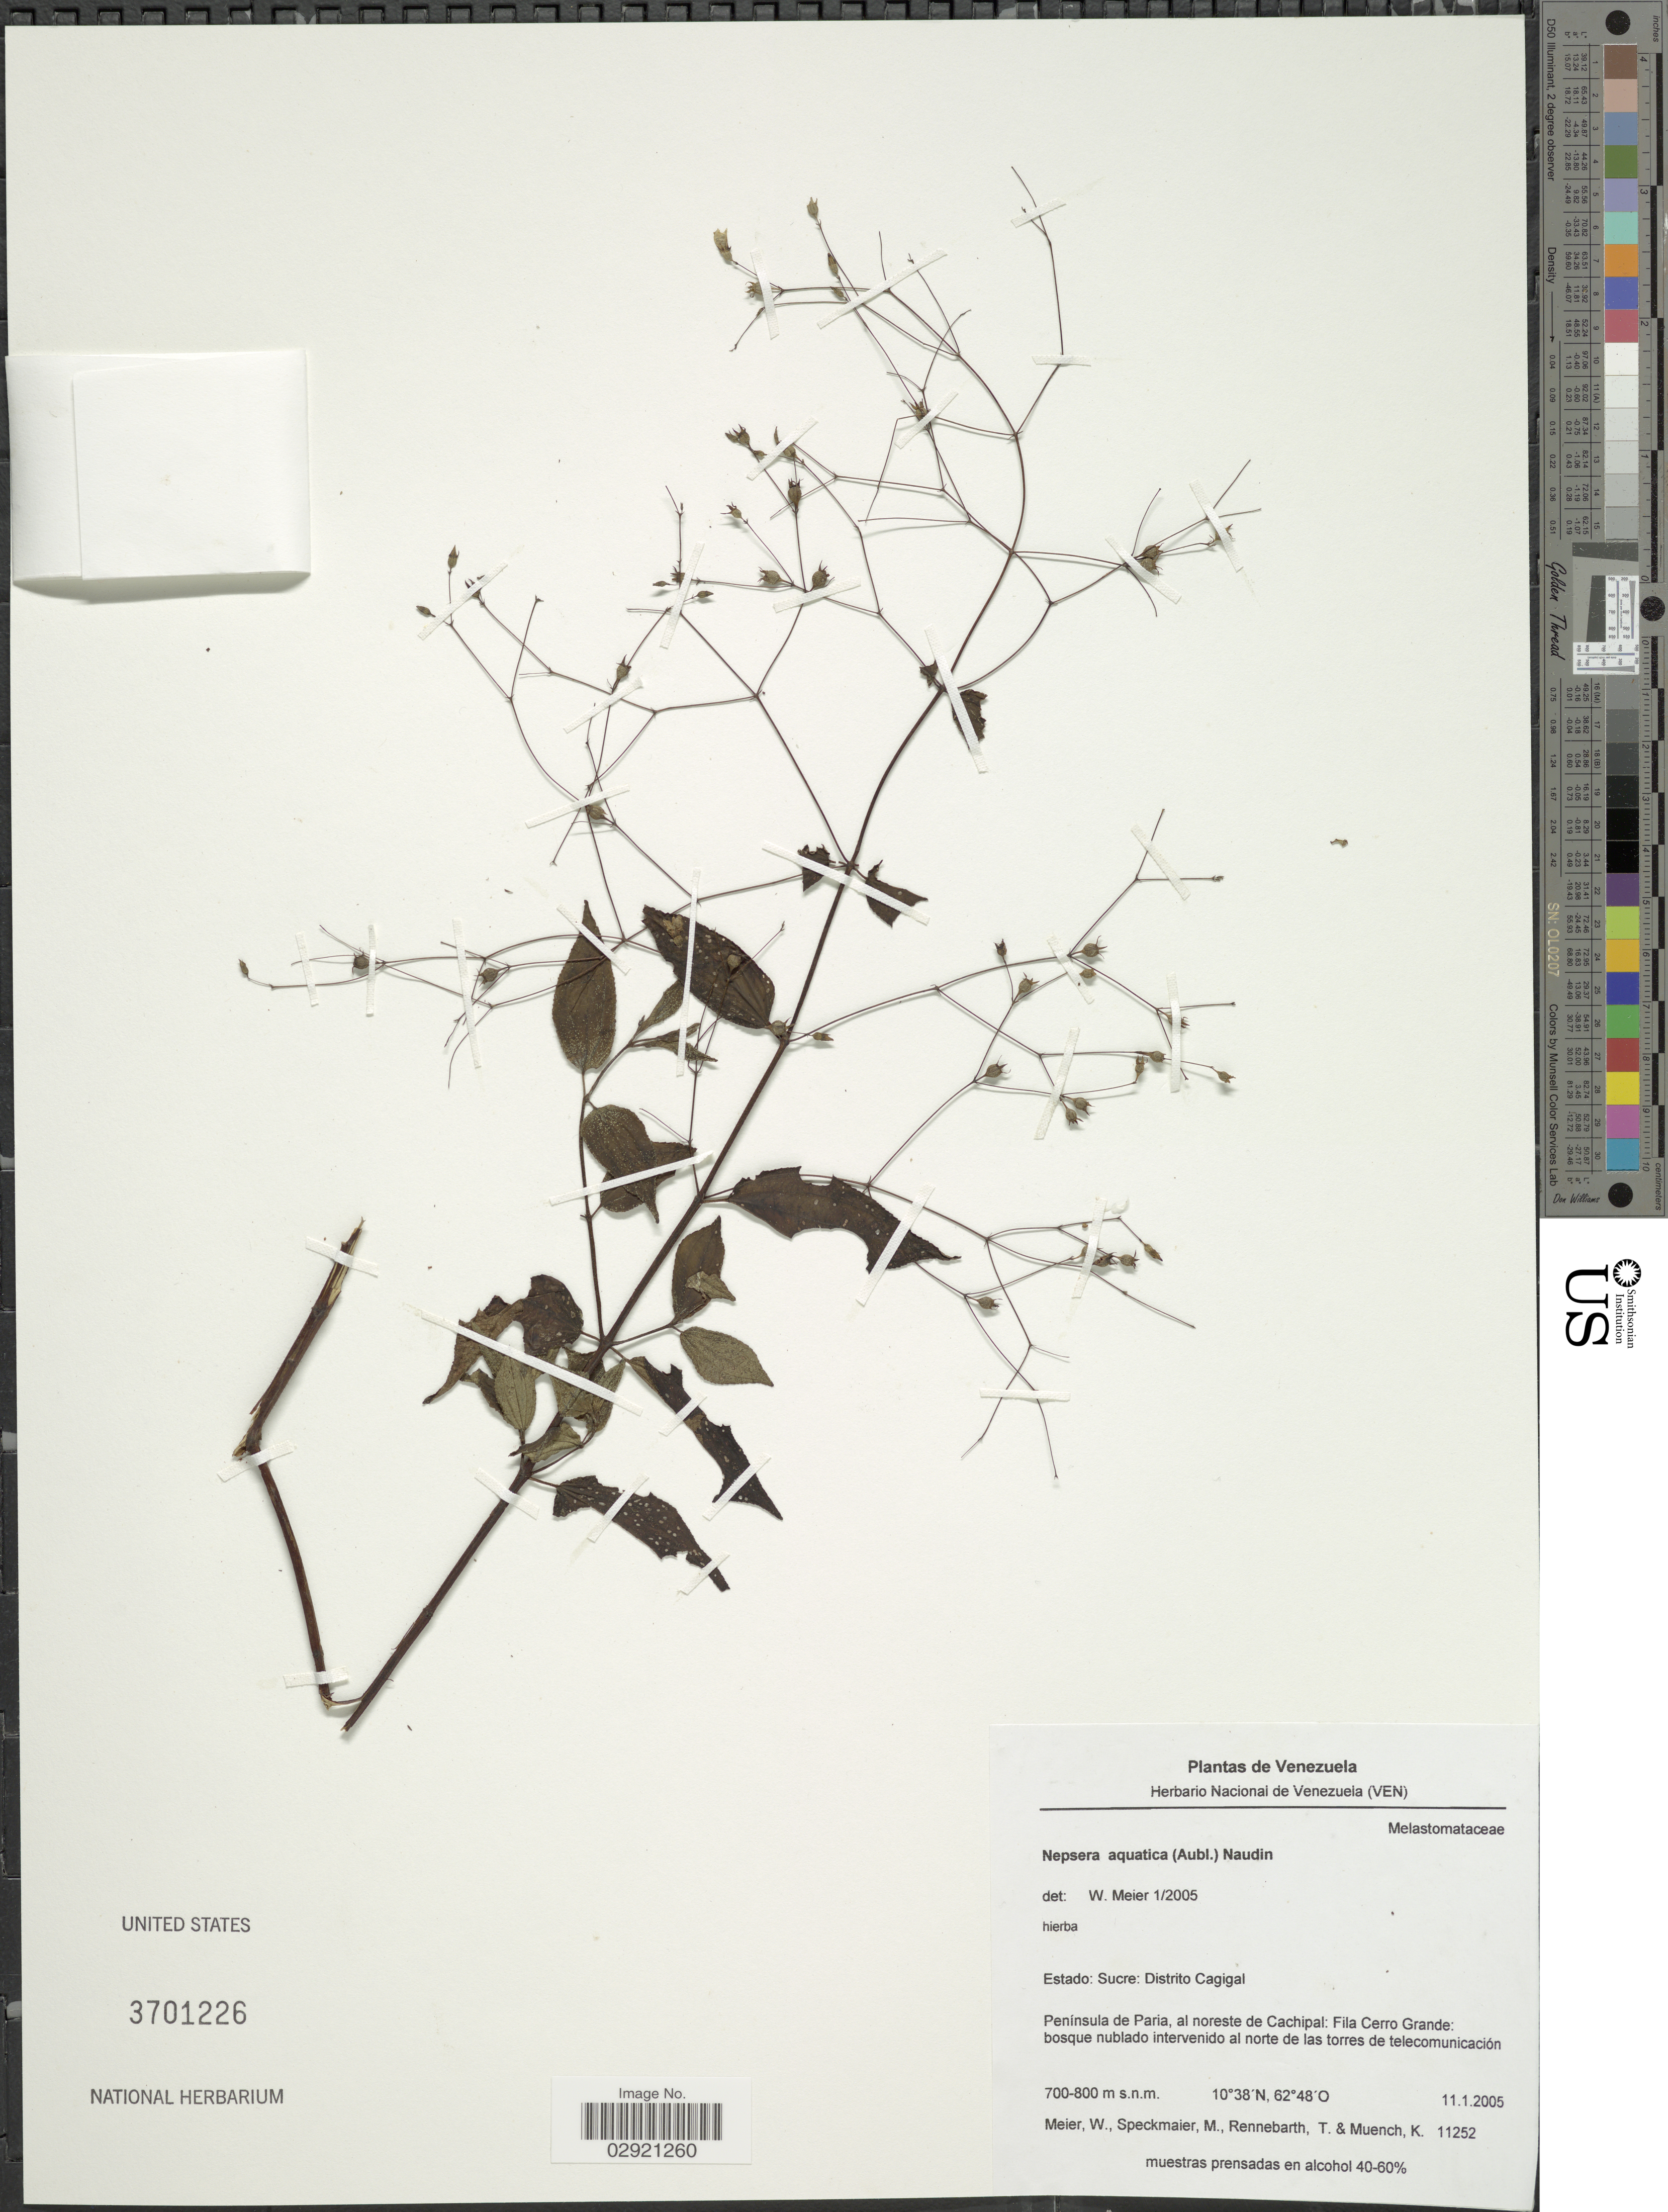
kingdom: Plantae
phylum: Tracheophyta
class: Magnoliopsida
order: Myrtales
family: Melastomataceae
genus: Nepsera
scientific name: Nepsera aquatica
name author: (Aubl.) Naudin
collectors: W. Meier, M. Speckmaier, T. Rennebarth & K. Muench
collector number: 11252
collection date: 2005-01-11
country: Venezuela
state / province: Sucre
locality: Distrito Cagigal. Peninsula de Paria, al noreste de Cachipal: Fila Cerro Grande.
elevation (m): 700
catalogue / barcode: US 3701226